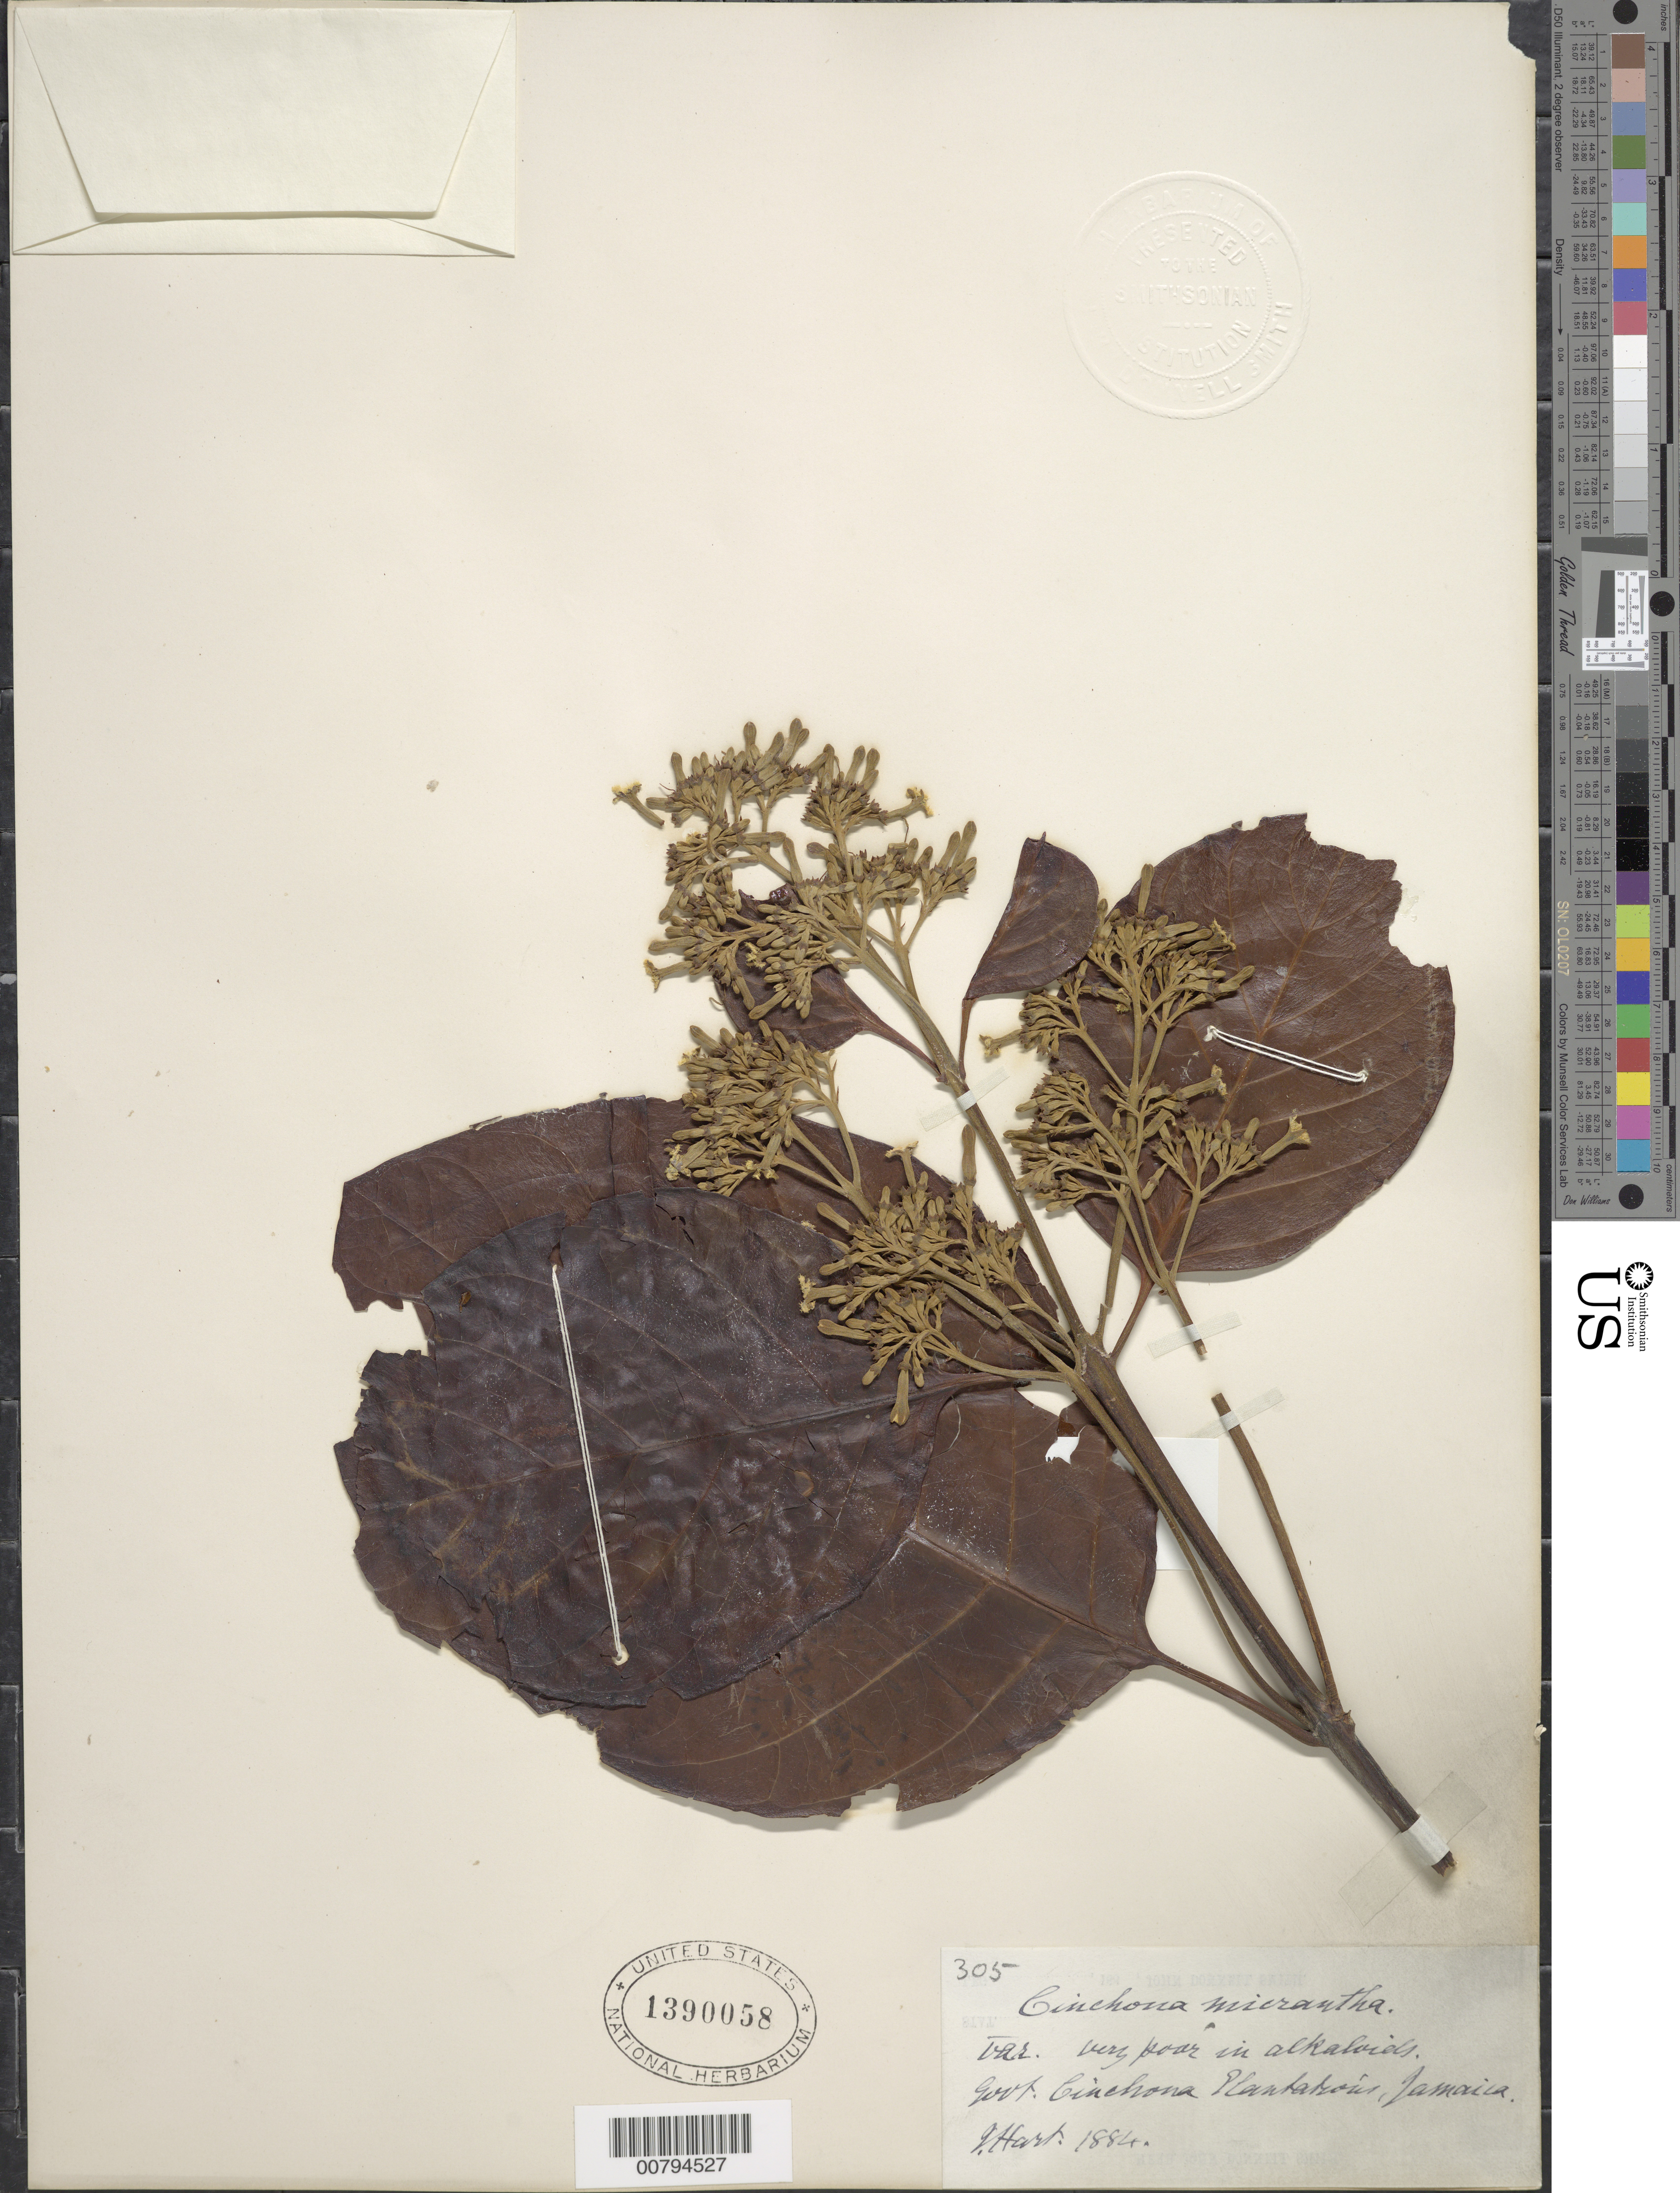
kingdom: Plantae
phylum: Tracheophyta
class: Magnoliopsida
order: Gentianales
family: Rubiaceae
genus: Cinchona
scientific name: Cinchona pubescens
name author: Vahl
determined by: Andersson, [Bengt] Lennart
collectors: J. Hart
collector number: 305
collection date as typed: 1884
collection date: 1884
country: Jamaica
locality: Government Cinchona Plantations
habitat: Plantation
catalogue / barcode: US 1390058